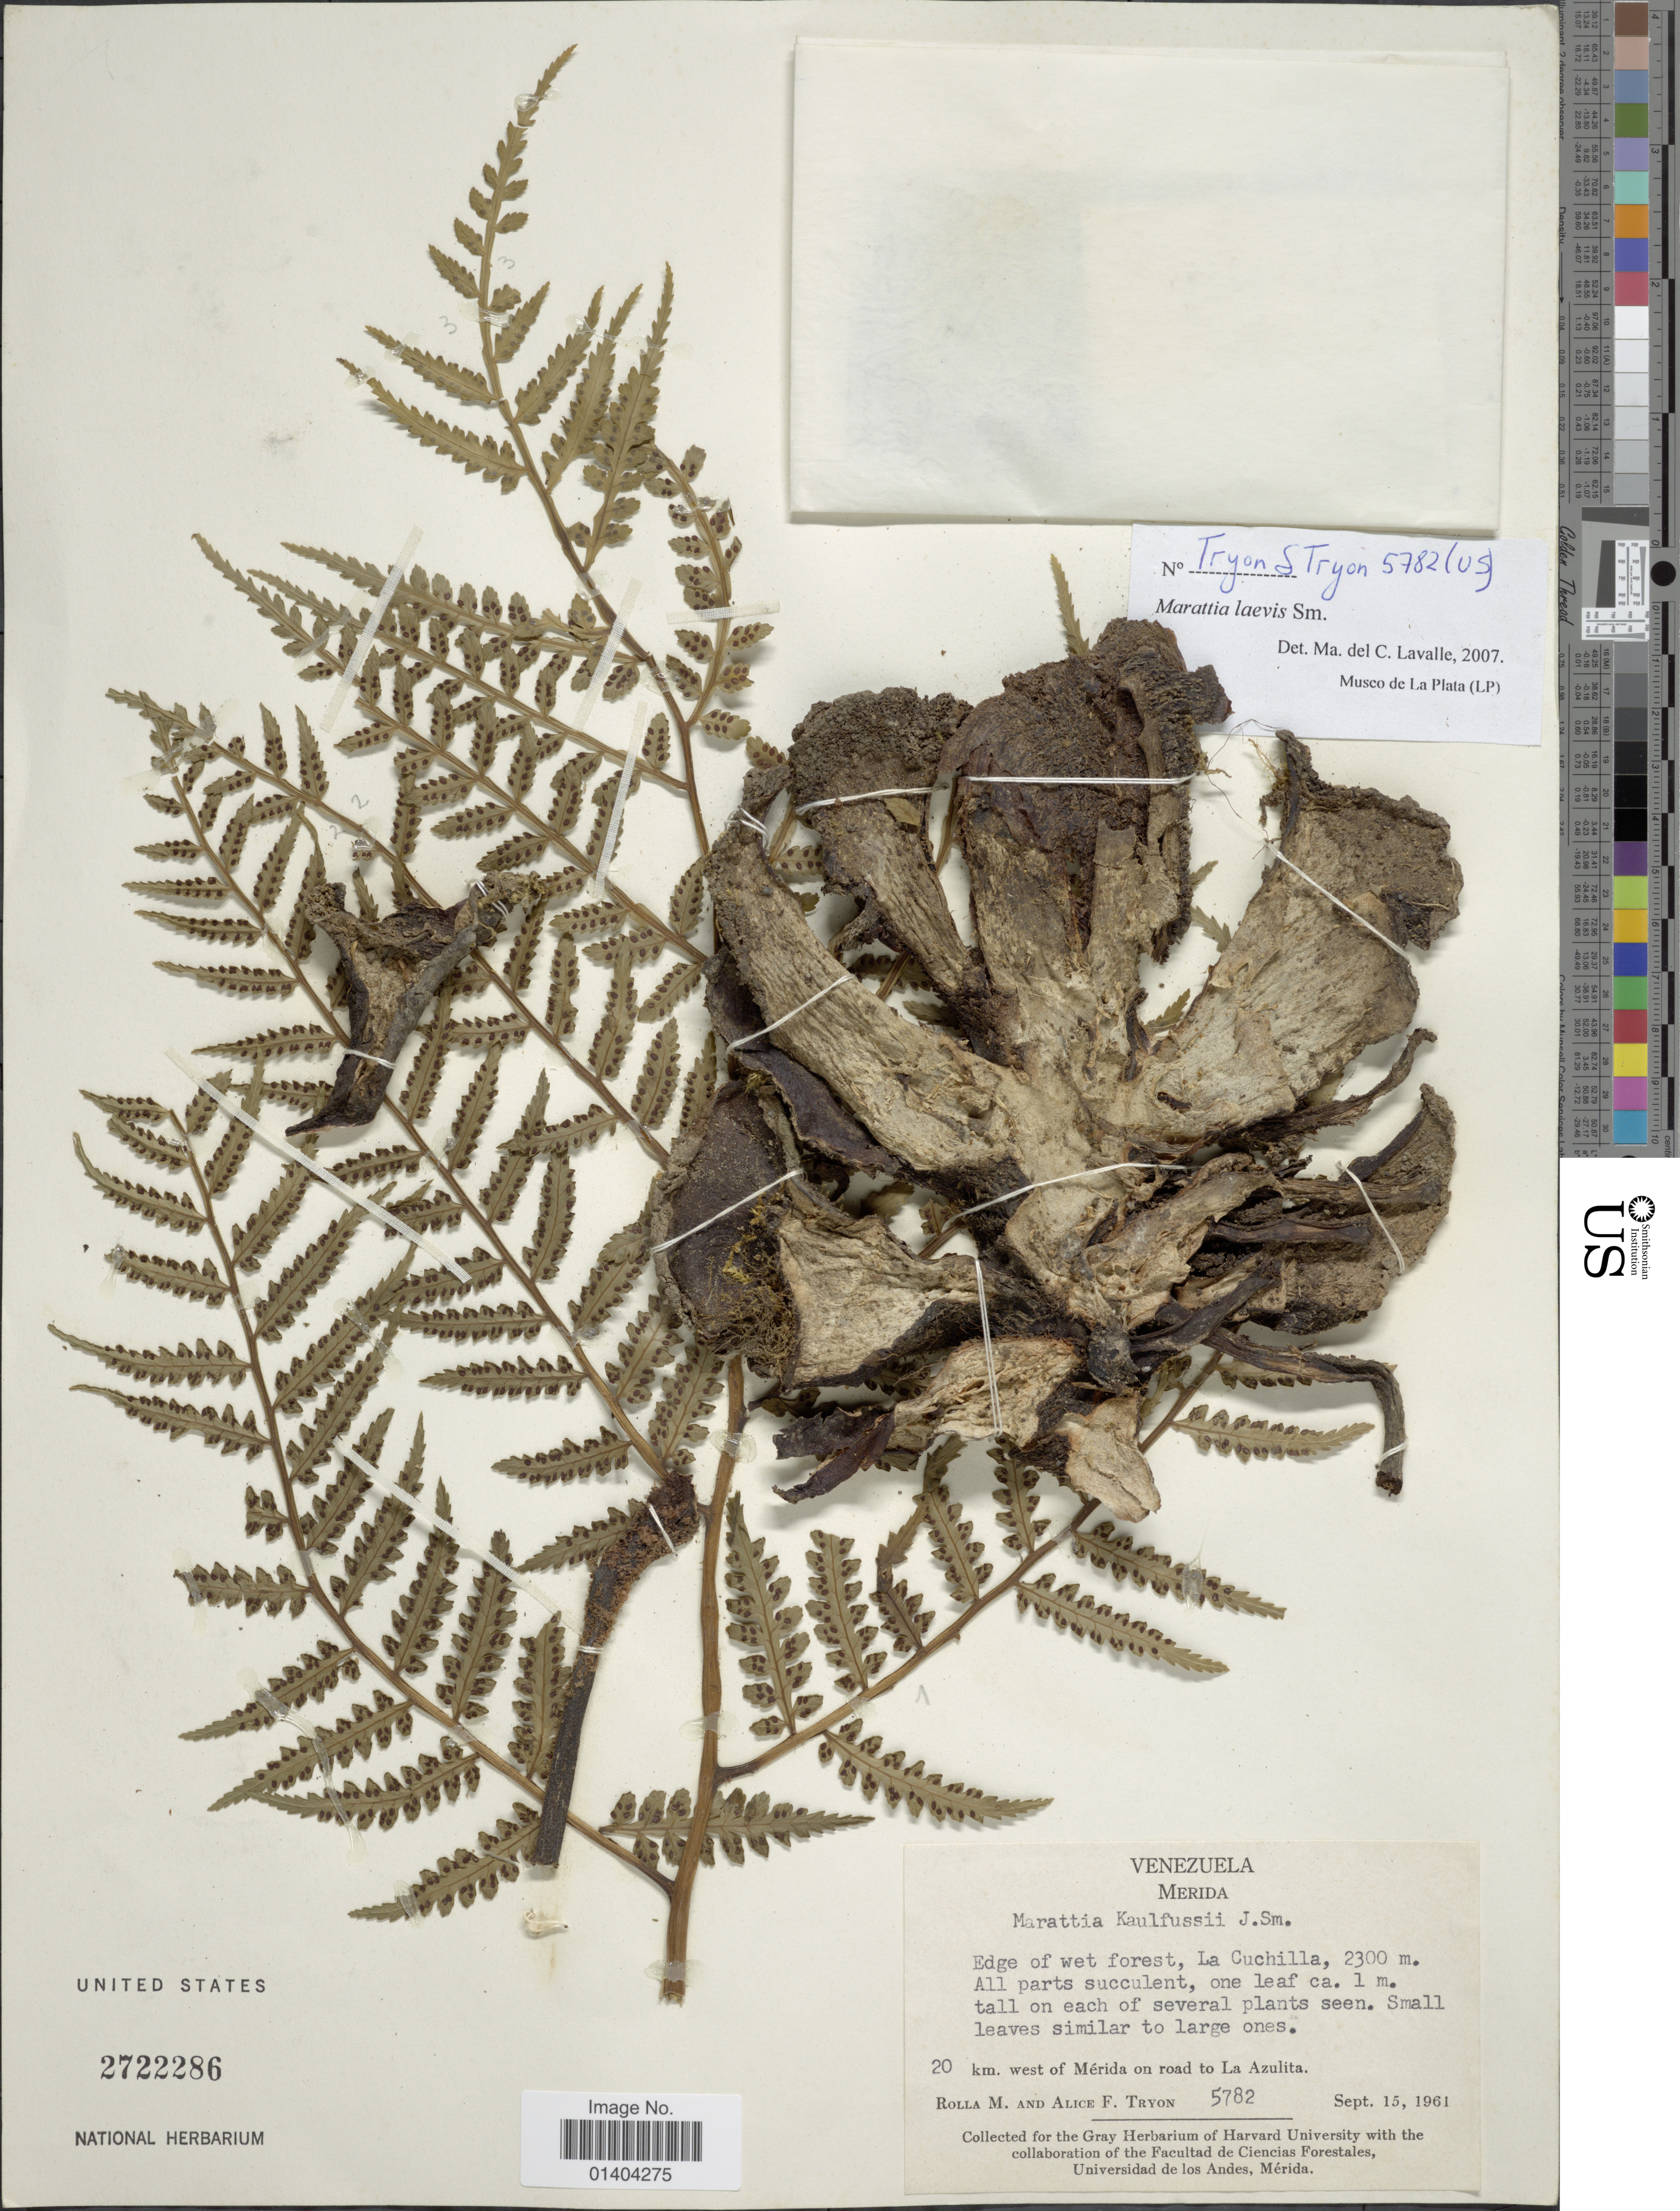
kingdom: Plantae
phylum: Tracheophyta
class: Polypodiopsida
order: Marattiales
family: Marattiaceae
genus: Marattia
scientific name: Marattia laevis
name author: Sm.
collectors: M. Rolla & A. F. Tryon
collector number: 5782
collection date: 1961-09-15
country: Venezuela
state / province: Mérida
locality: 20 km west of Merida on road to La Azulita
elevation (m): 2300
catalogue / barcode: US 2722286